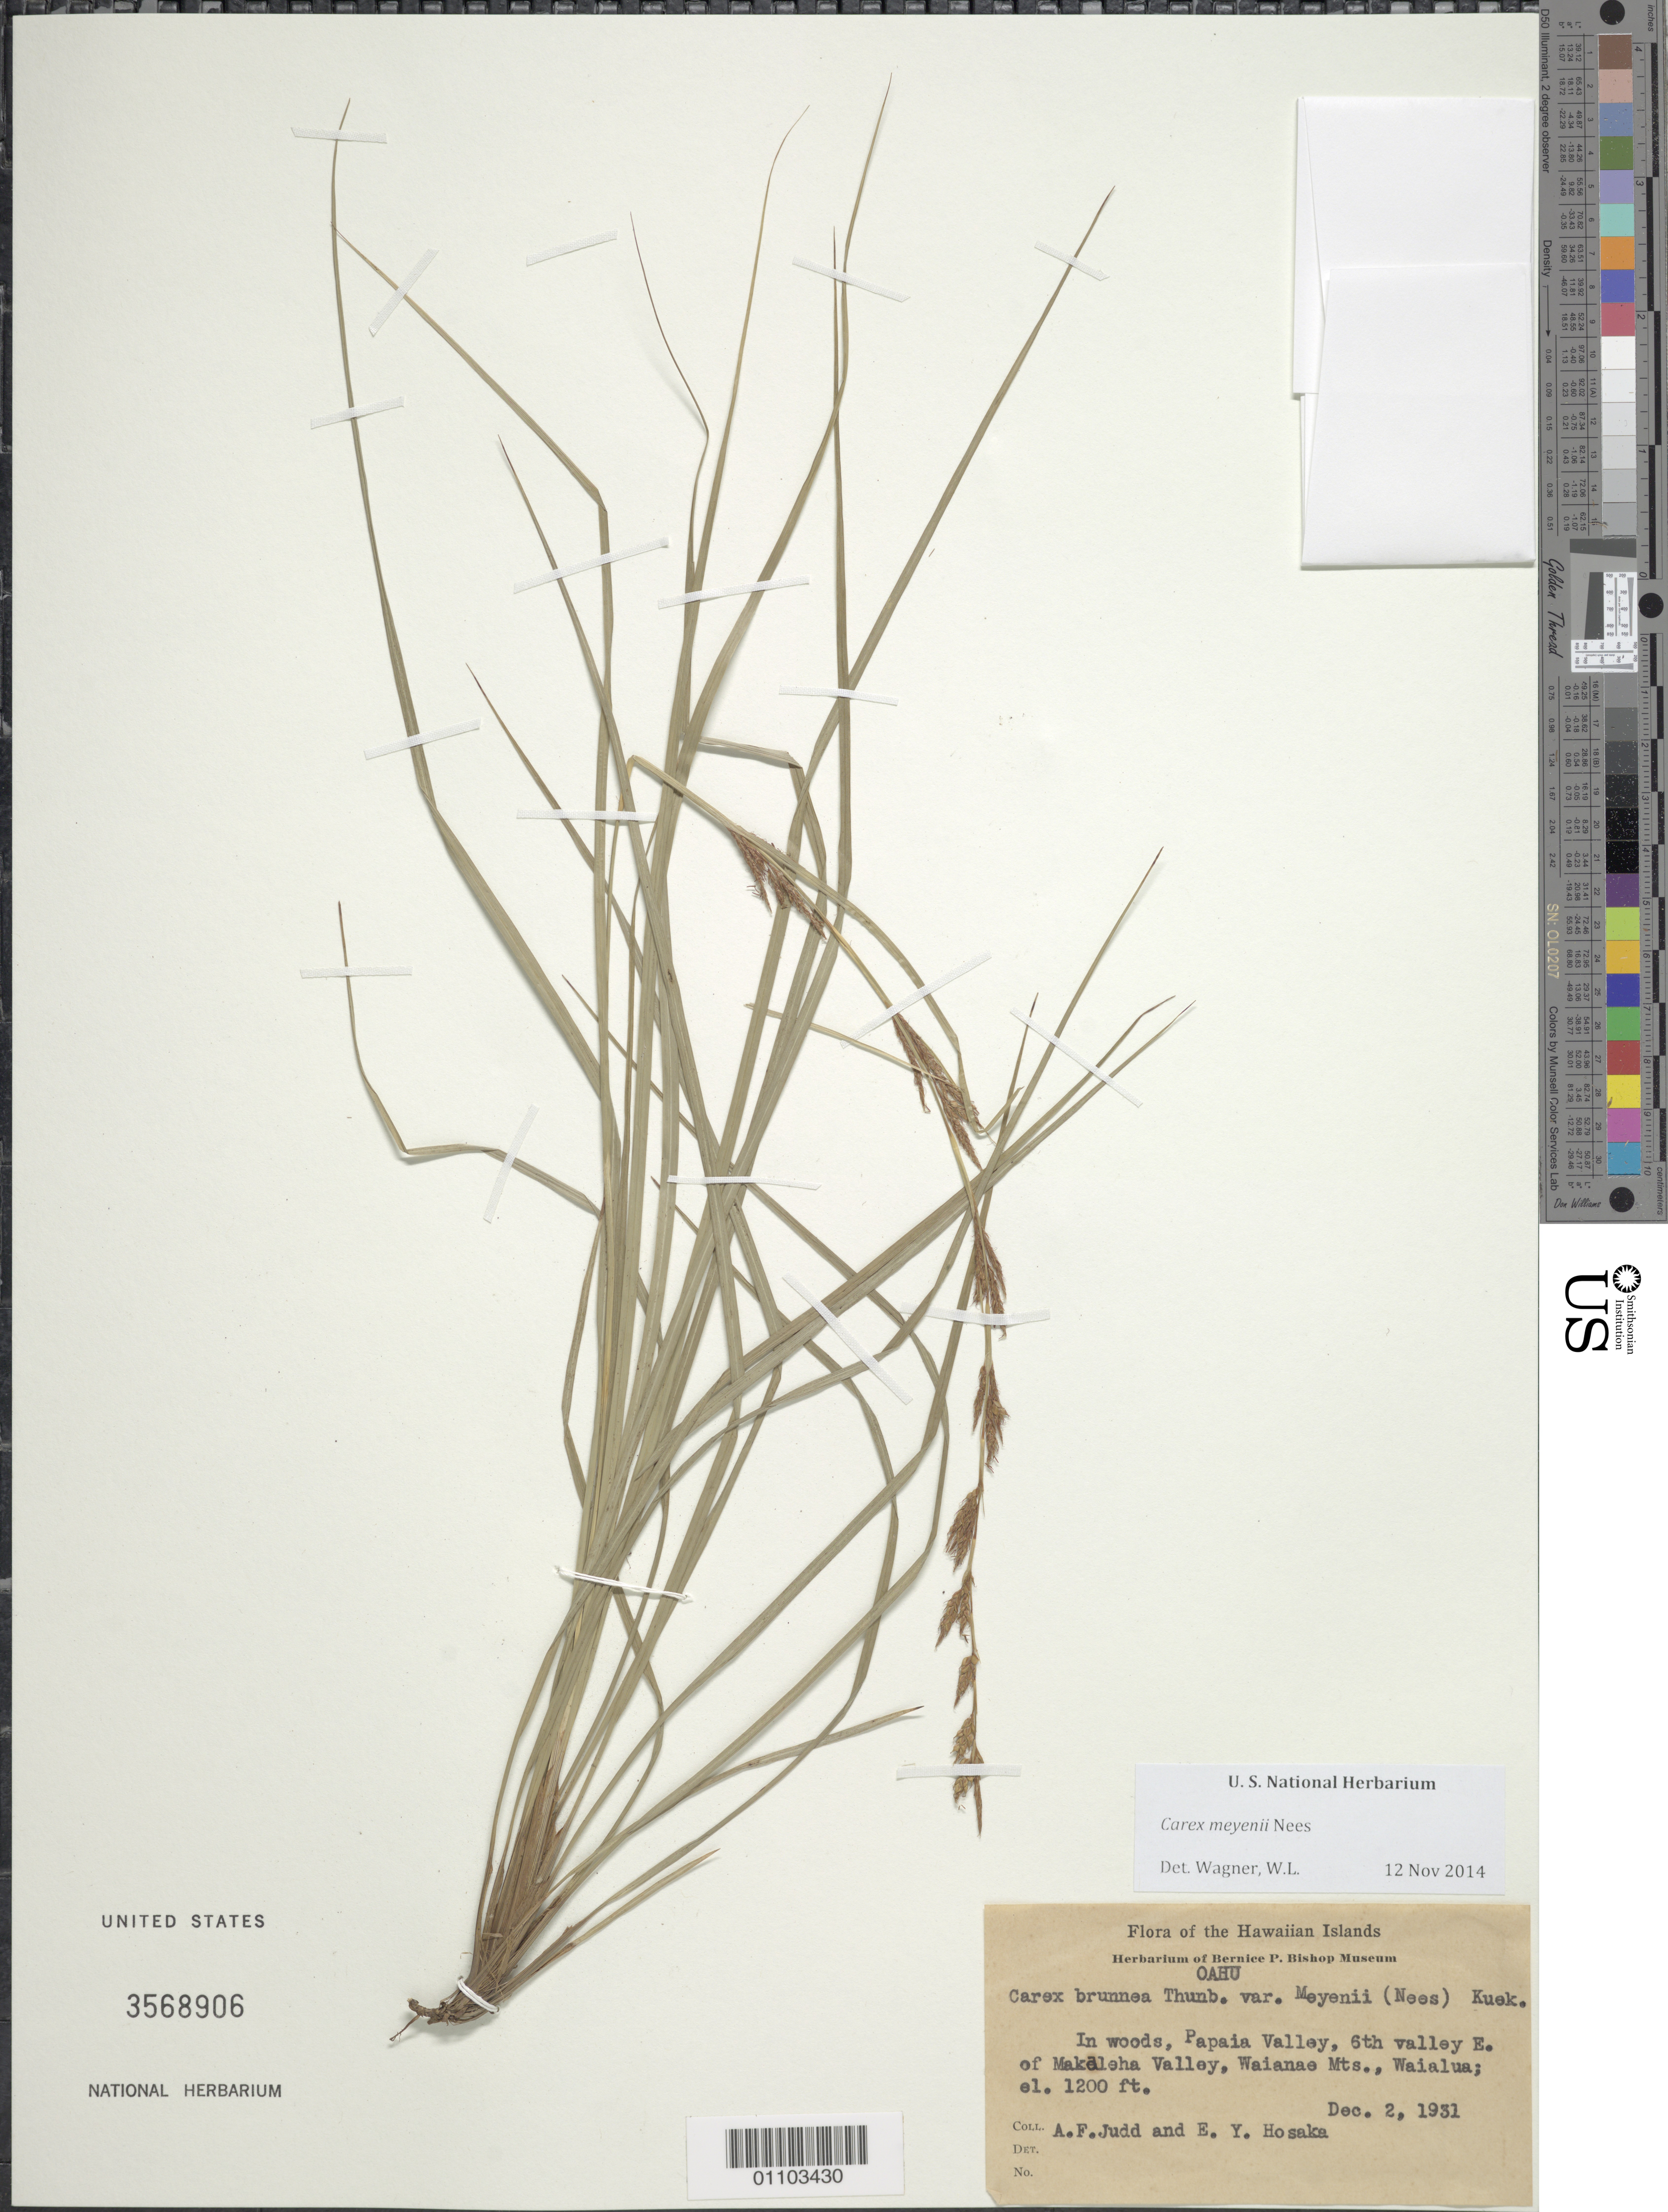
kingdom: Plantae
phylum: Tracheophyta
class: Liliopsida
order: Poales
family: Cyperaceae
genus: Carex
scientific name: Carex meyenii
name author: Nees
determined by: Wagner, W. L., (BOT), Smithsonian Institution - National Museum of Natural History (UNITED STATES)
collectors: A. Judd & E. Y. Hosaka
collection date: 1931-12-02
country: United States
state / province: Hawaii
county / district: Honolulu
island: Oahu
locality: In woods, Papaia Valley, 6th valley E. of Makaleha Valley, Waianae Mts., Waialua.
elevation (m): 366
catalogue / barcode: US 3568906